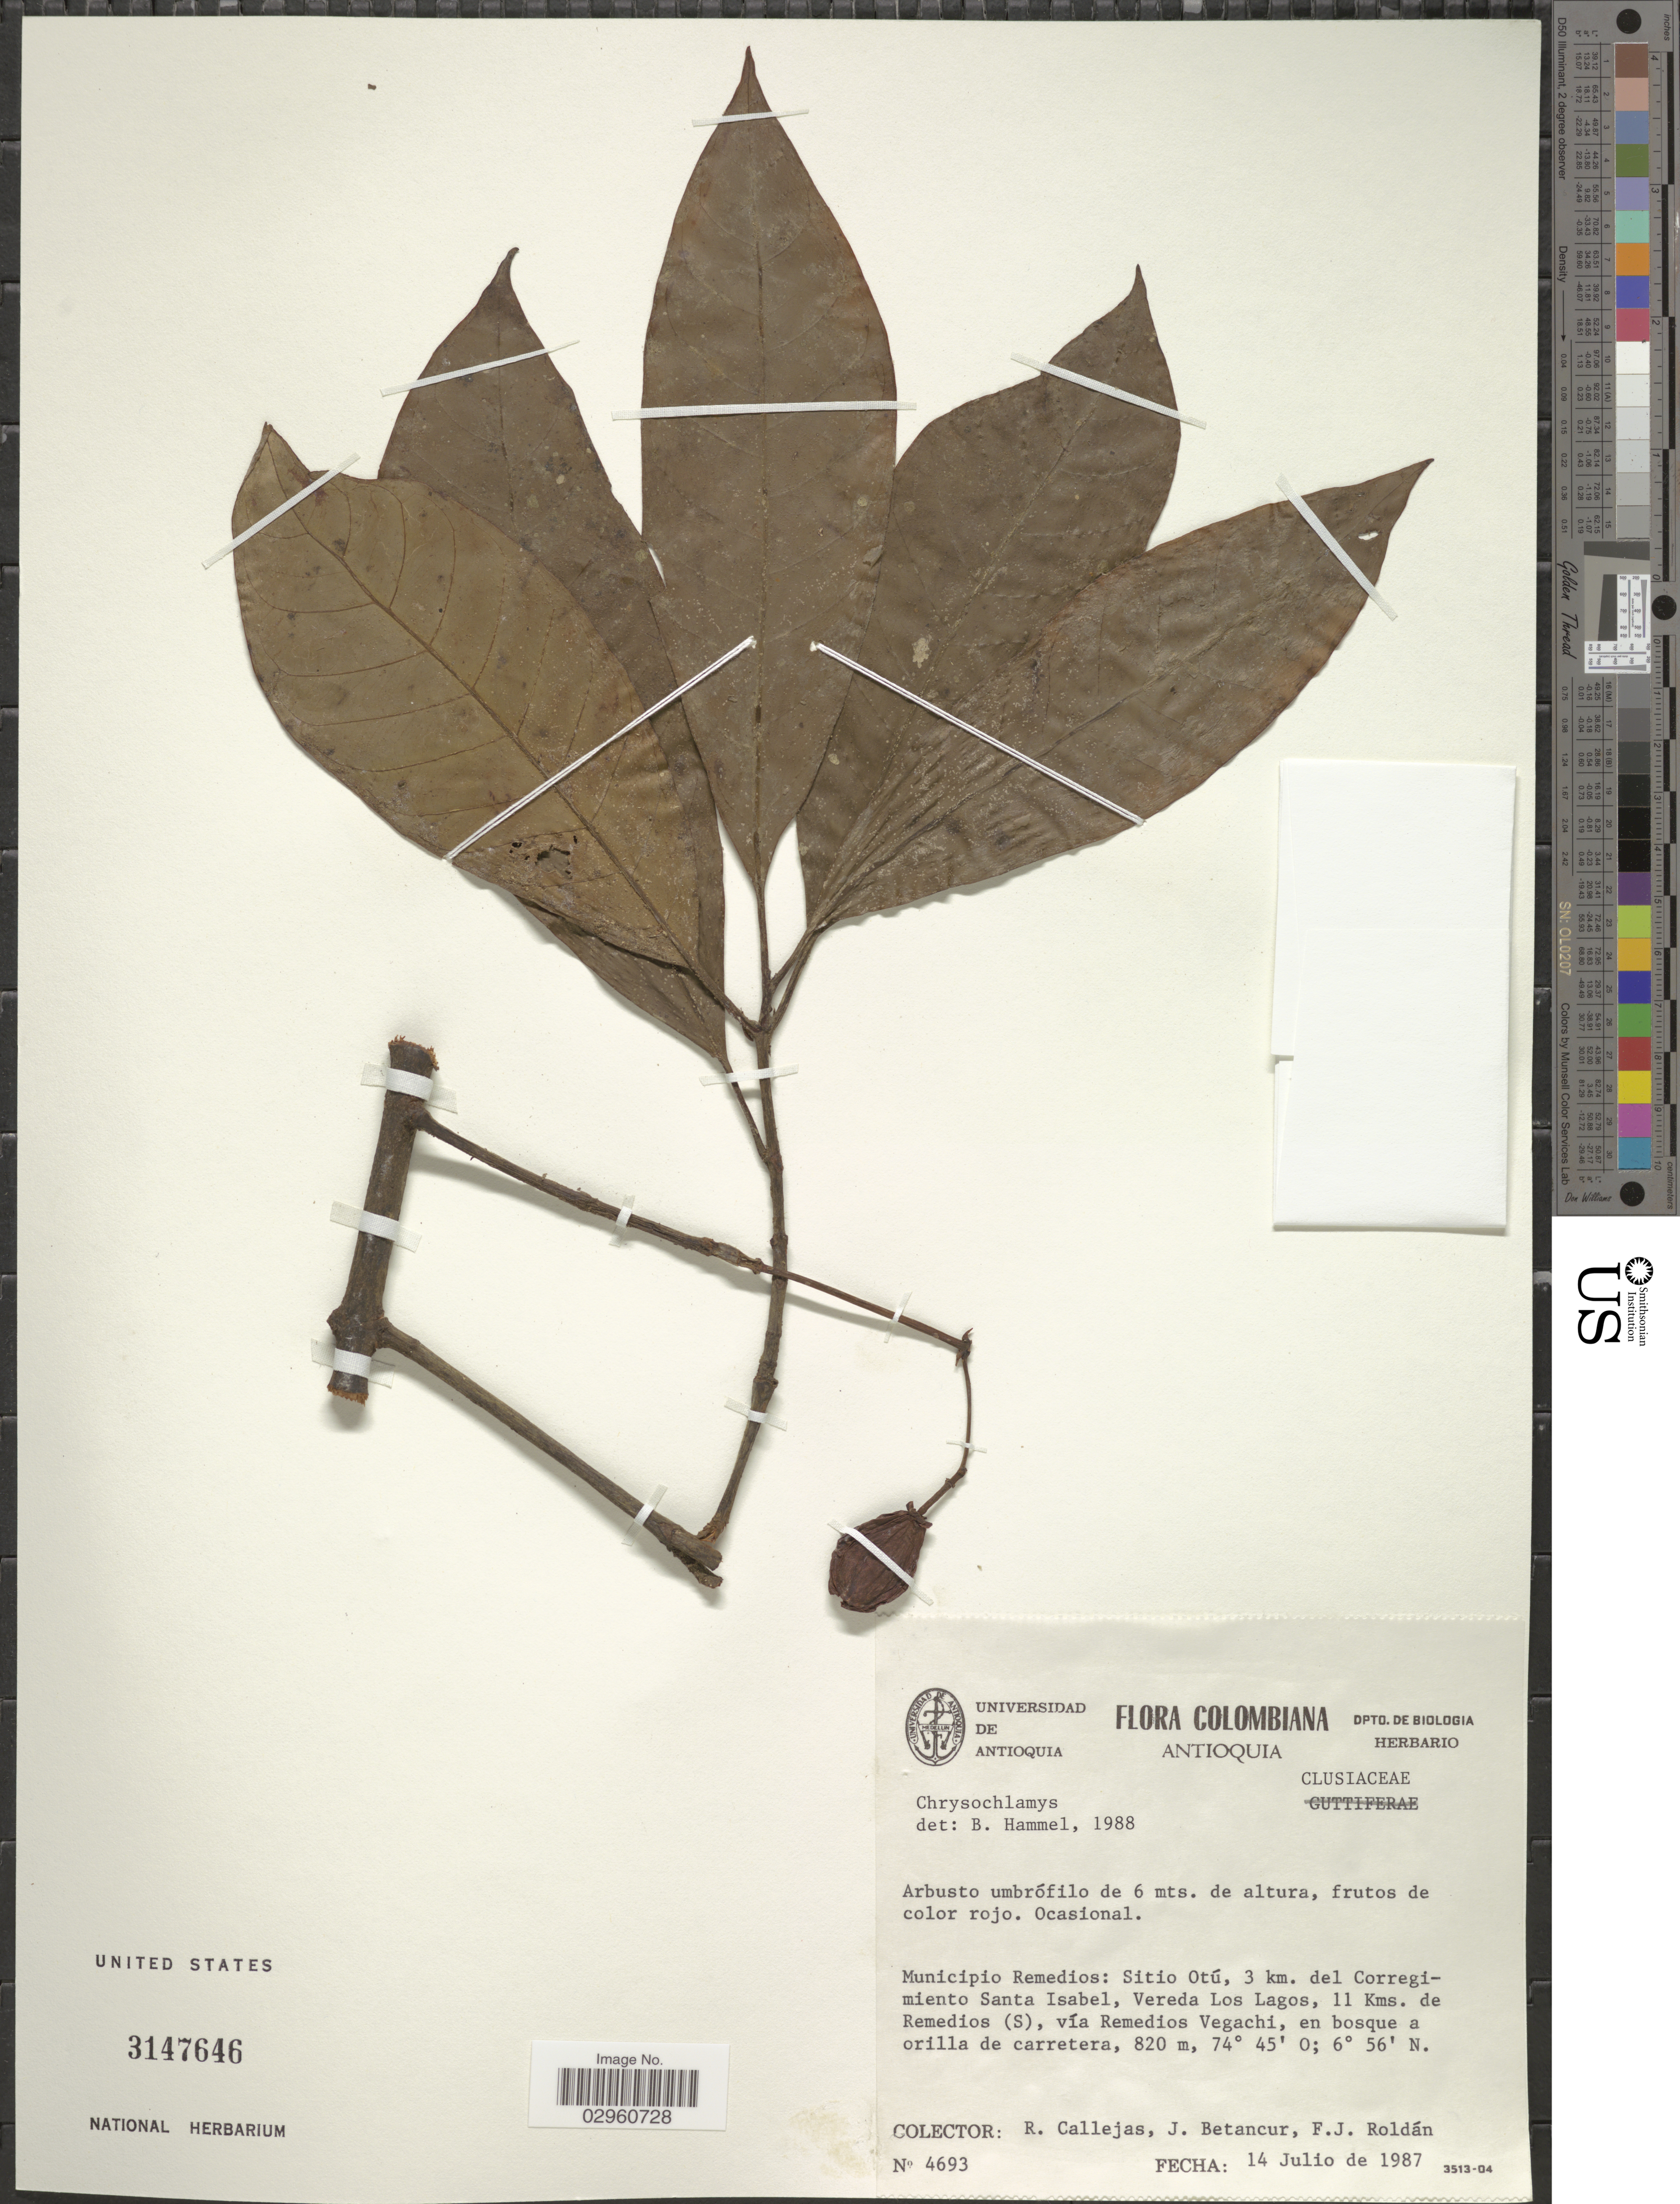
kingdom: Plantae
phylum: Tracheophyta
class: Magnoliopsida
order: Malpighiales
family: Clusiaceae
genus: Chrysochlamys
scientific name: Chrysochlamys sp.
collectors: R. Callejas, J. Betancur & F. J. Roldán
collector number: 4693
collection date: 1987-07-14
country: Colombia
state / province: Antioquia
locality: Municipio Remedios: Sitio Otú, 3 km. del Corregimiento Santa Isabel, Vereda Los Lagos, 11 Kms. de Remedios (S), vía Remedios Vegachi.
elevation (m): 820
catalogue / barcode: US 3147646